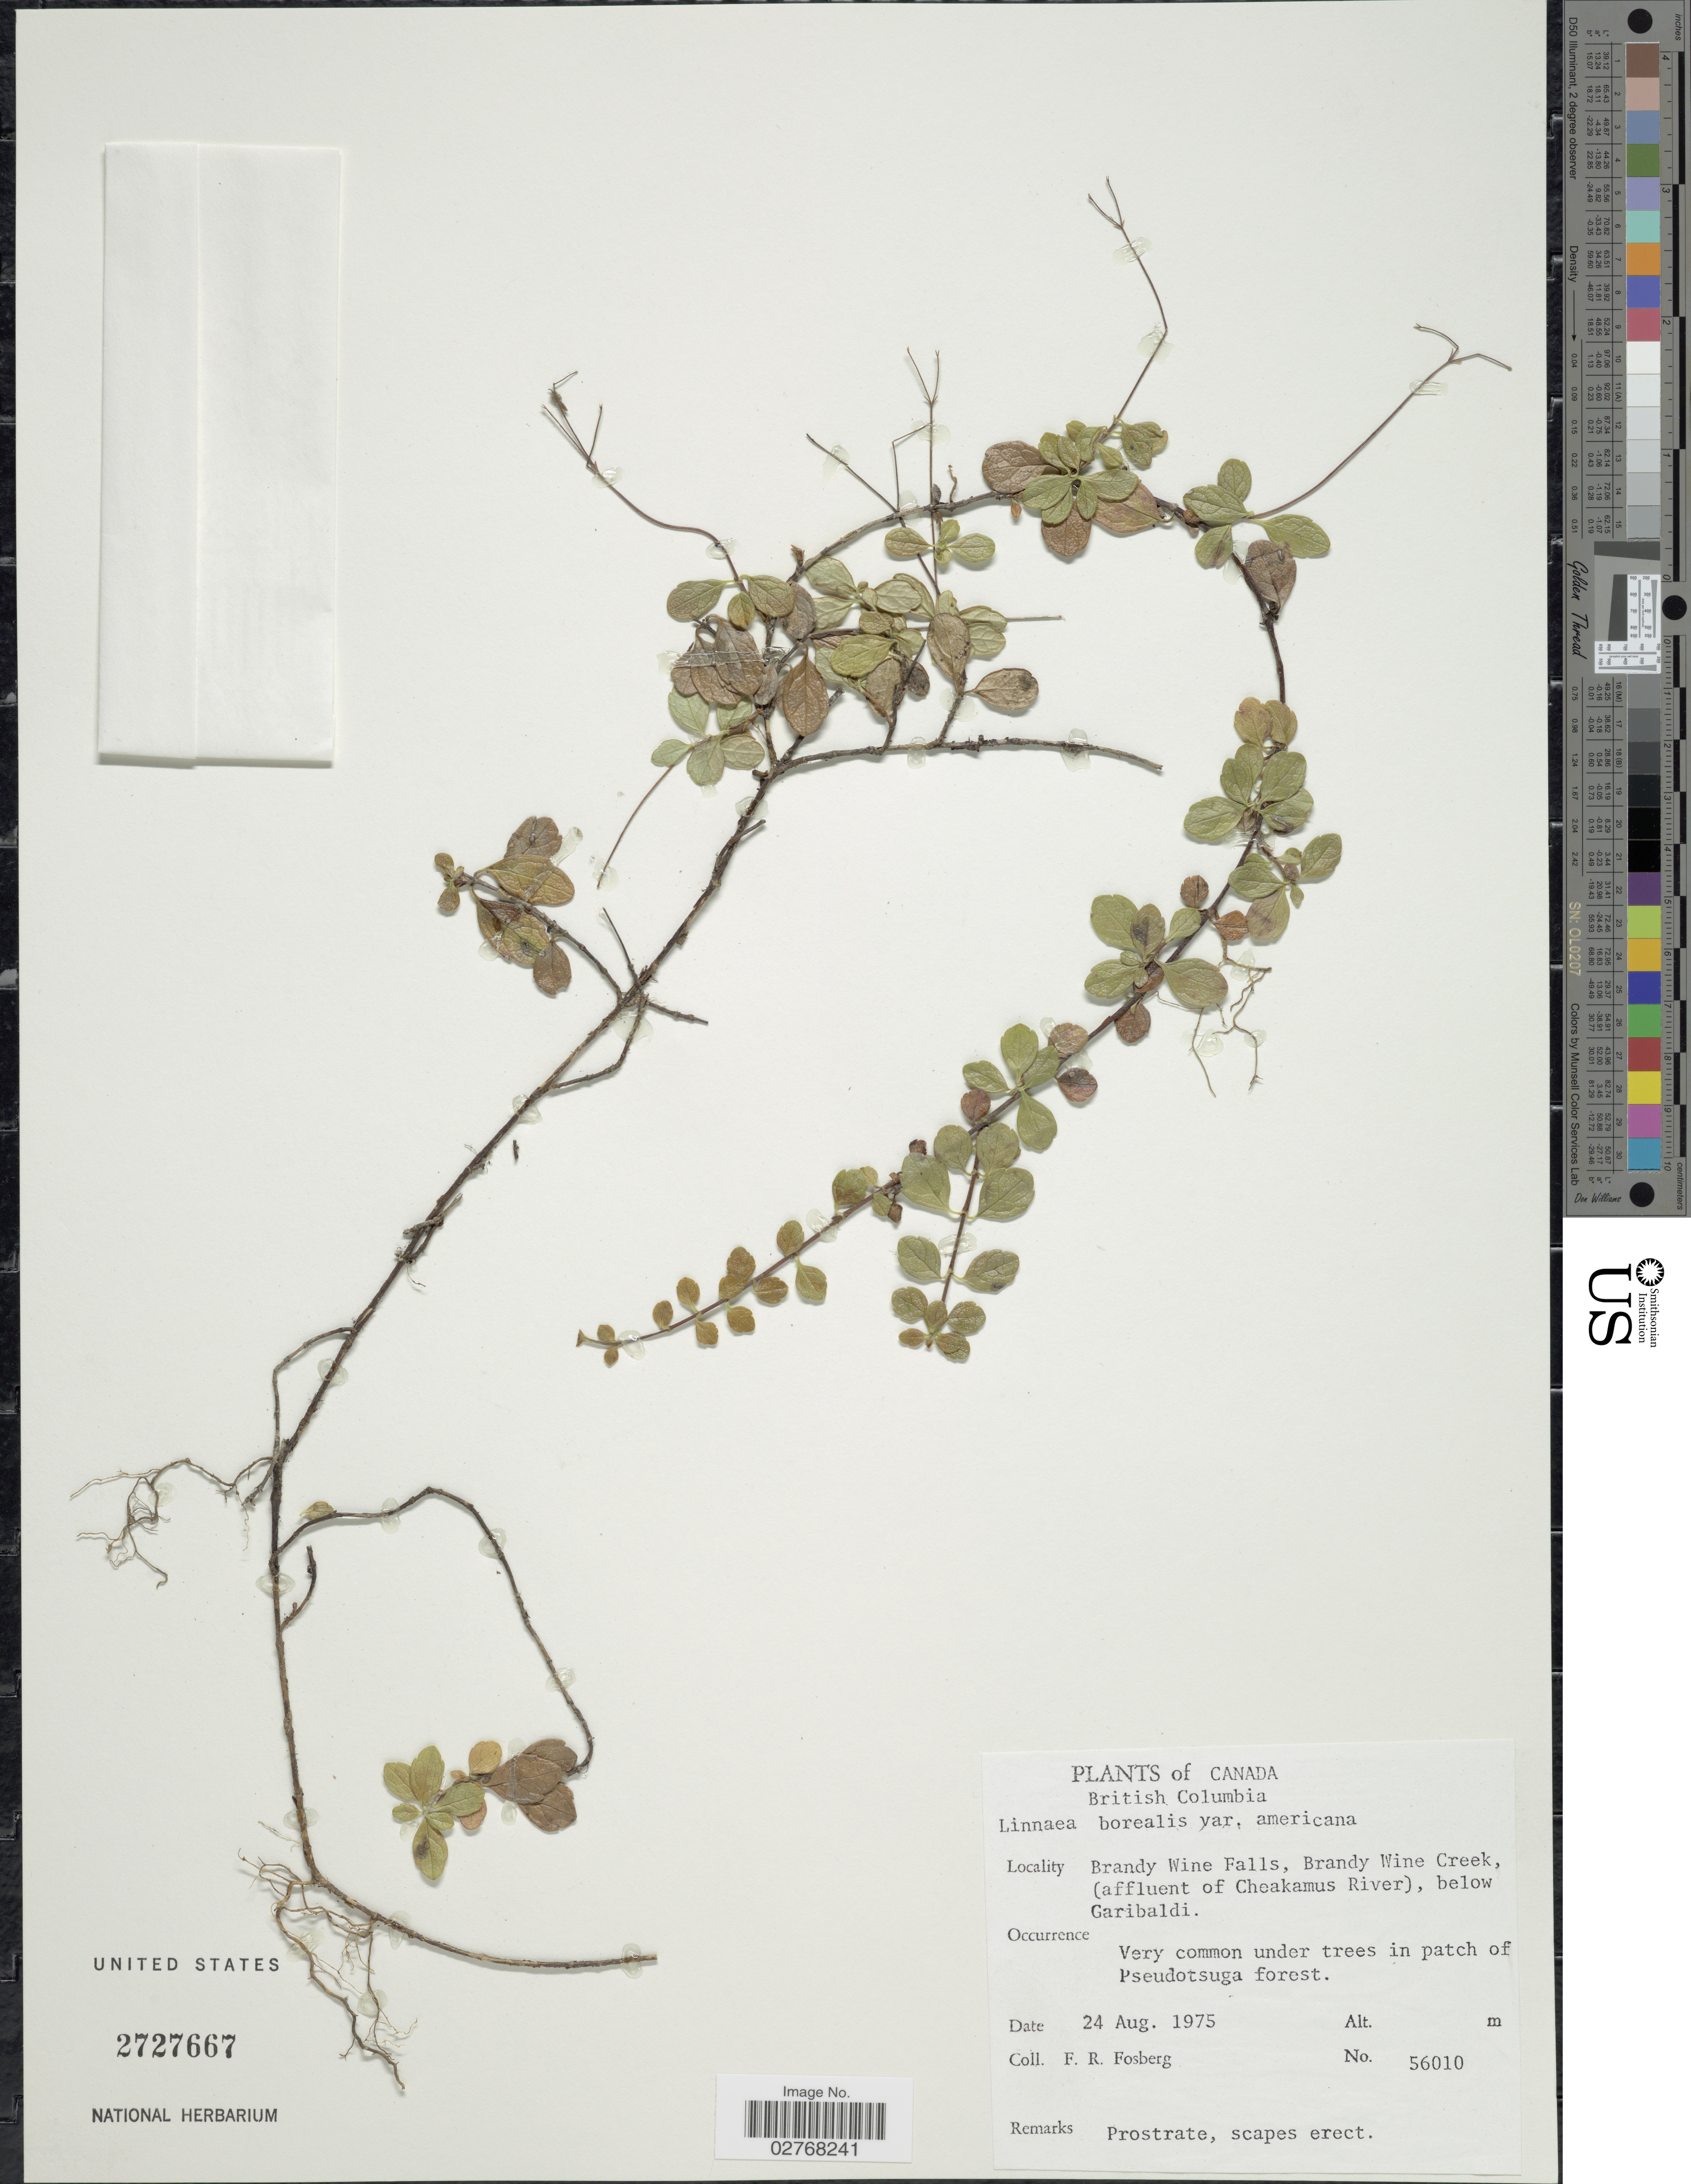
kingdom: Plantae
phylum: Tracheophyta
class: Magnoliopsida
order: Dipsacales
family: Caprifoliaceae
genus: Linnaea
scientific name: Linnaea borealis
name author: L.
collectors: F. R. Fosberg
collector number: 56010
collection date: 1975-08-24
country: Canada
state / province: British Columbia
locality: Brandy Wine Falls, Brandy Mine Creek, (affluent of Cheakamus River), below Garibaldi.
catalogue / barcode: US 2727667